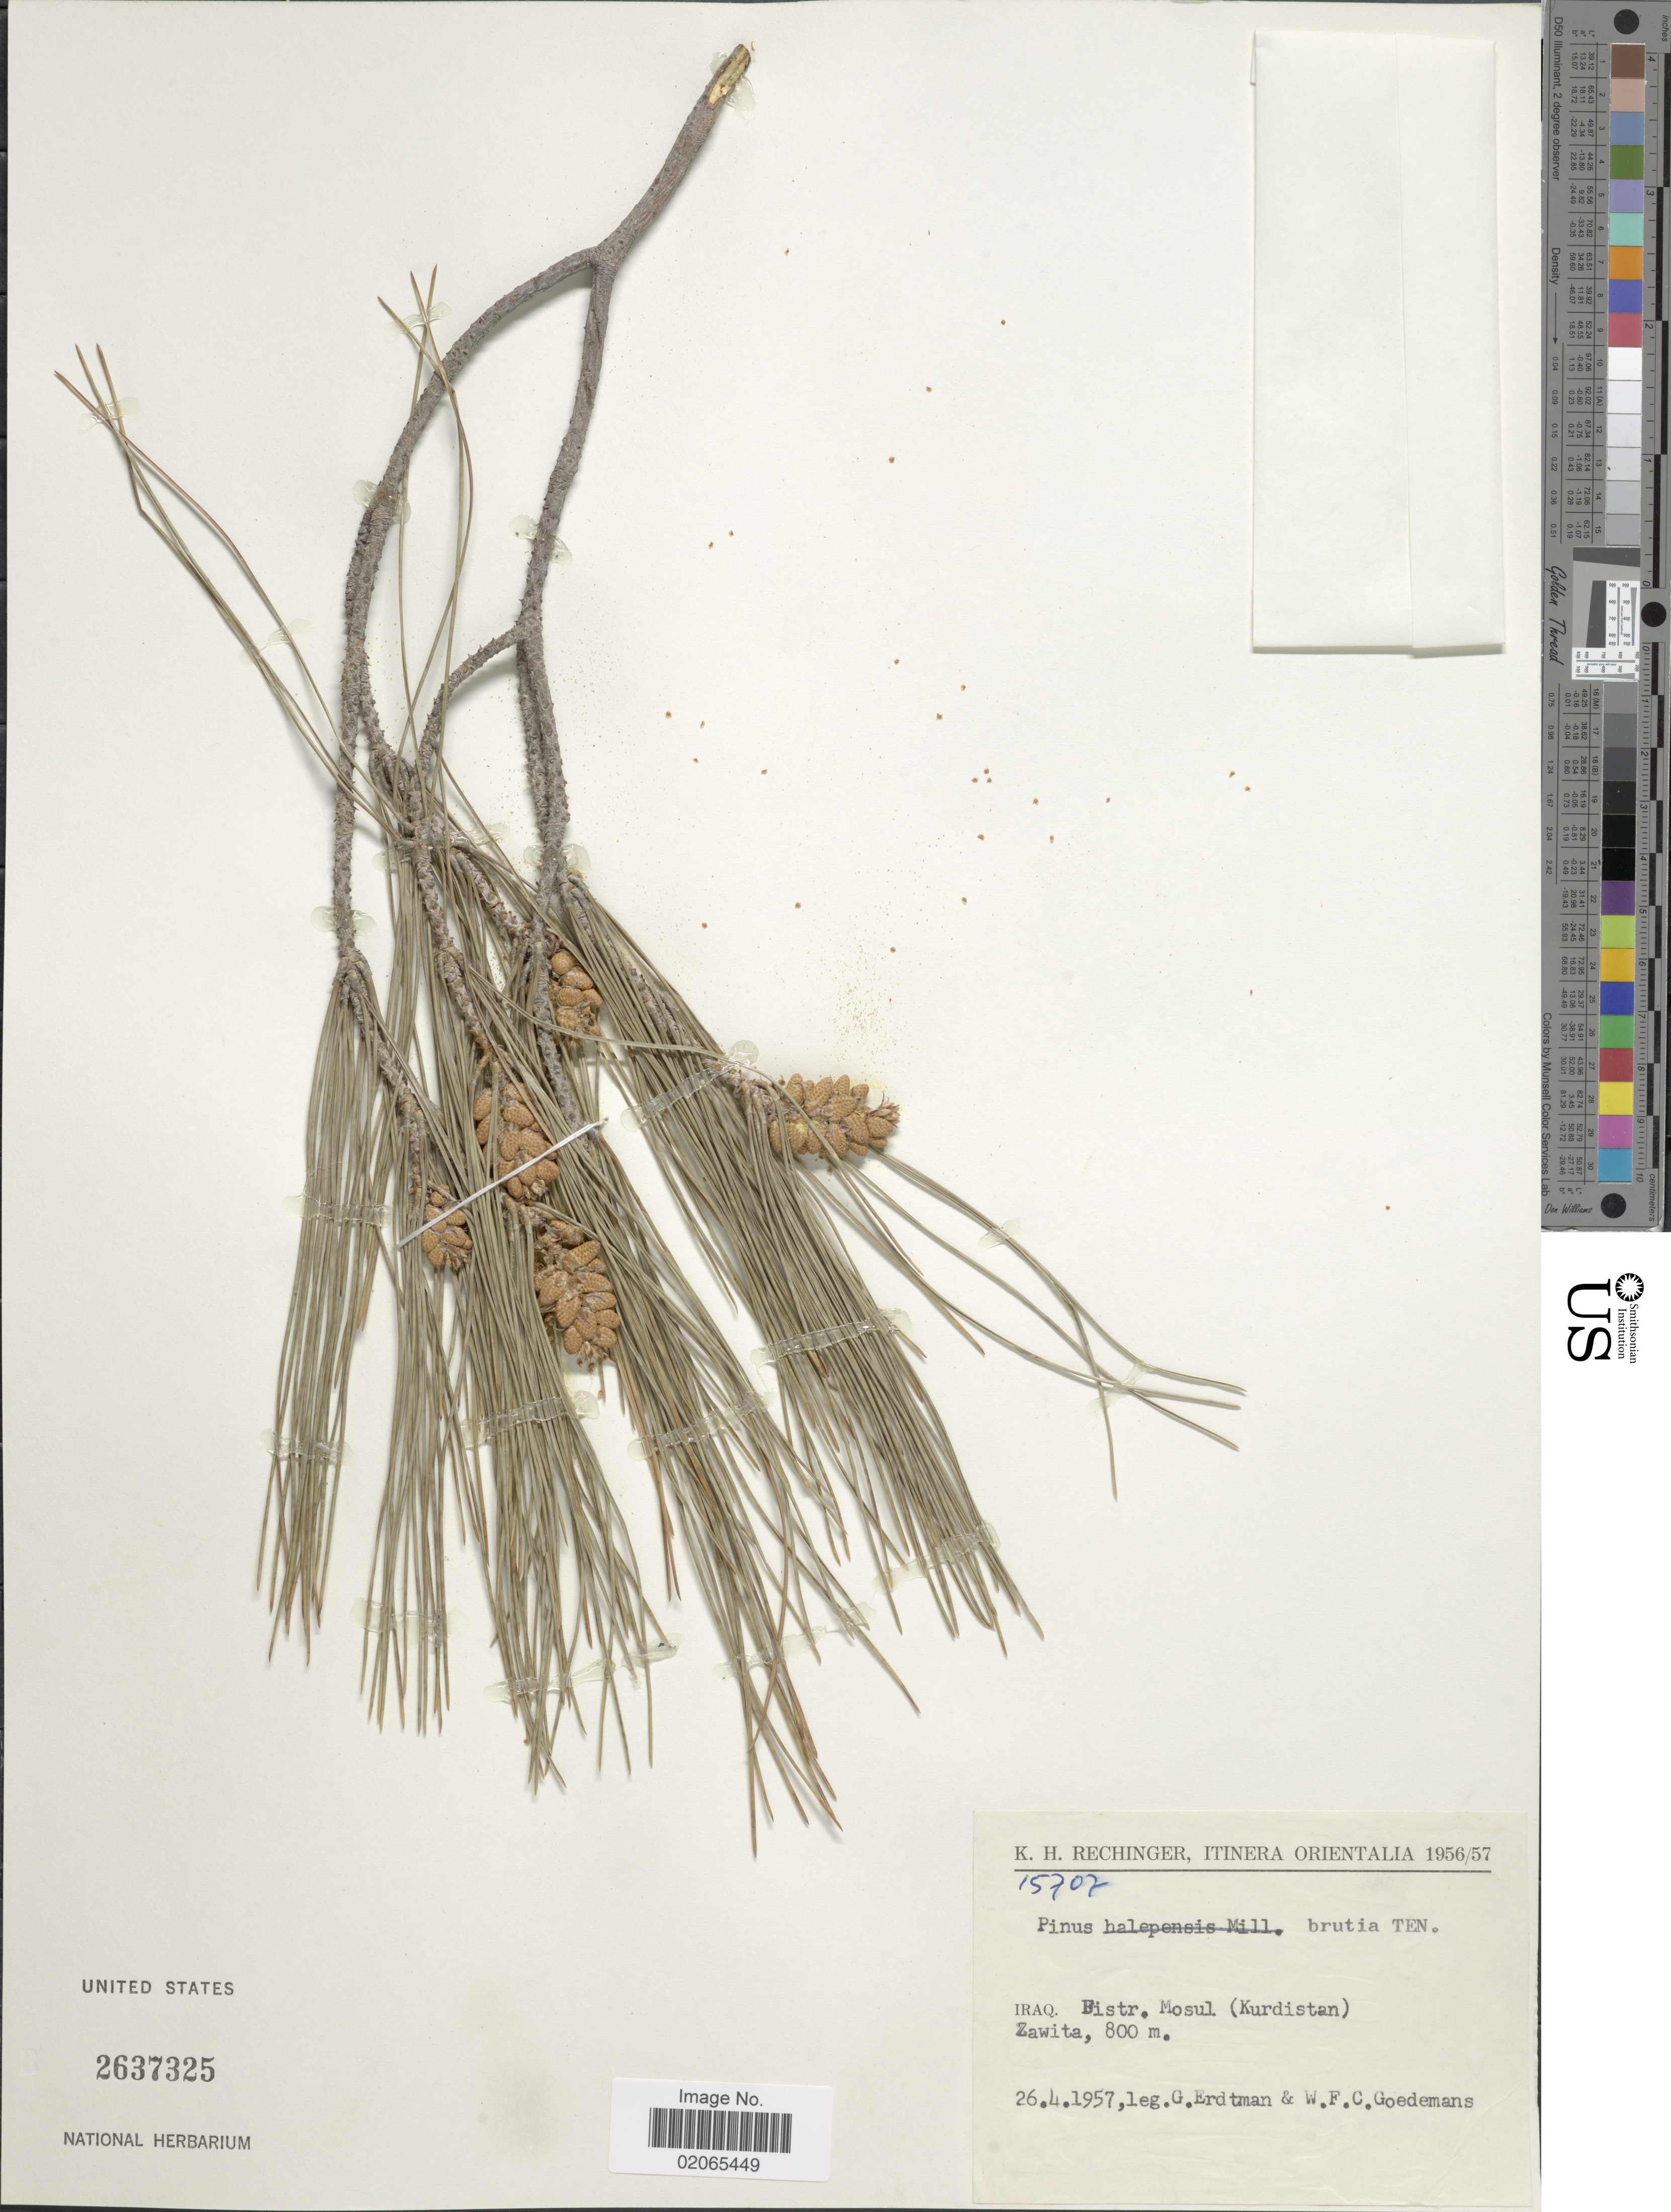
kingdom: Plantae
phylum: Tracheophyta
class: Pinopsida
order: Pinales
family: Pinaceae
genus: Pinus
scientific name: Pinus brutia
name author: Ten.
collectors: G. Erdtman & W. Goedmans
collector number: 15707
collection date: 1957-04-26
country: Iran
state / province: Kurdistan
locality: Disr. Mosul, Zawita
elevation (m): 800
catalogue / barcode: US 2637325